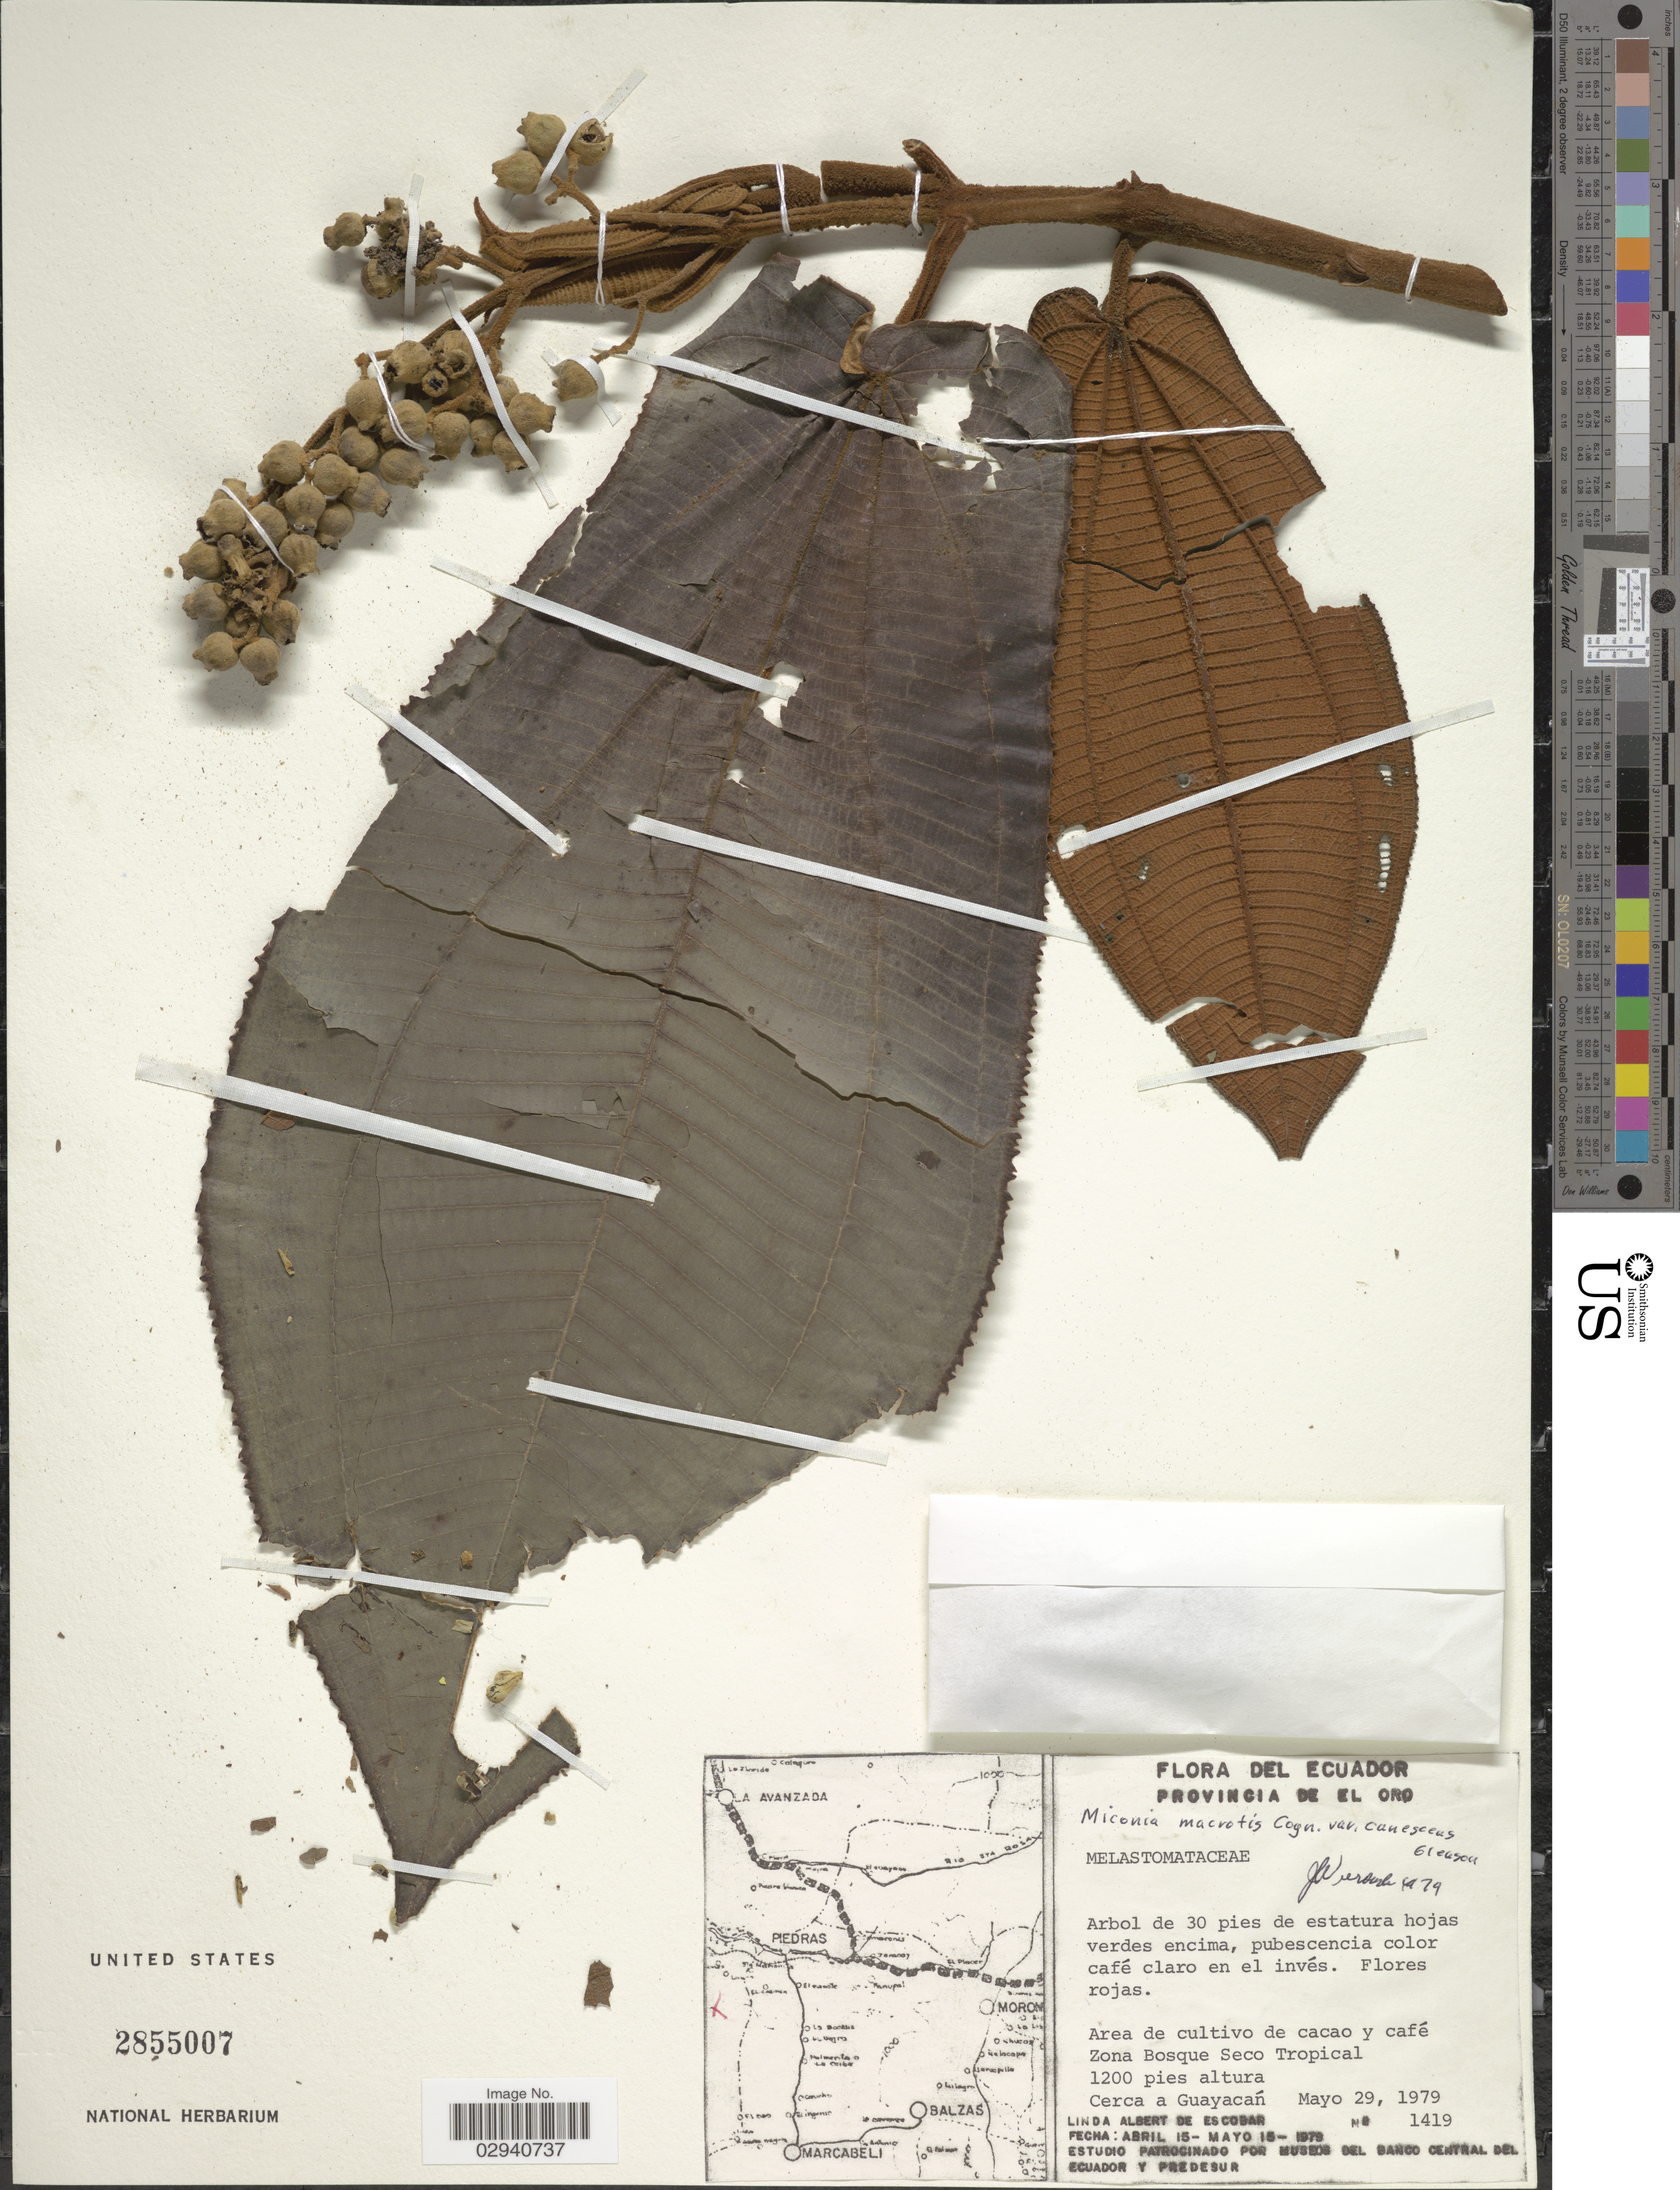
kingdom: Plantae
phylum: Tracheophyta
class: Magnoliopsida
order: Myrtales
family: Melastomataceae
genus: Miconia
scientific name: Miconia macrotis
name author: Cogn.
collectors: L. K. de Escobar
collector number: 1419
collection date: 1979-05-29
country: Ecuador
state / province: El Oro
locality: Cerca a Guayacán.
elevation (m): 366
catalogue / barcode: US 2855007